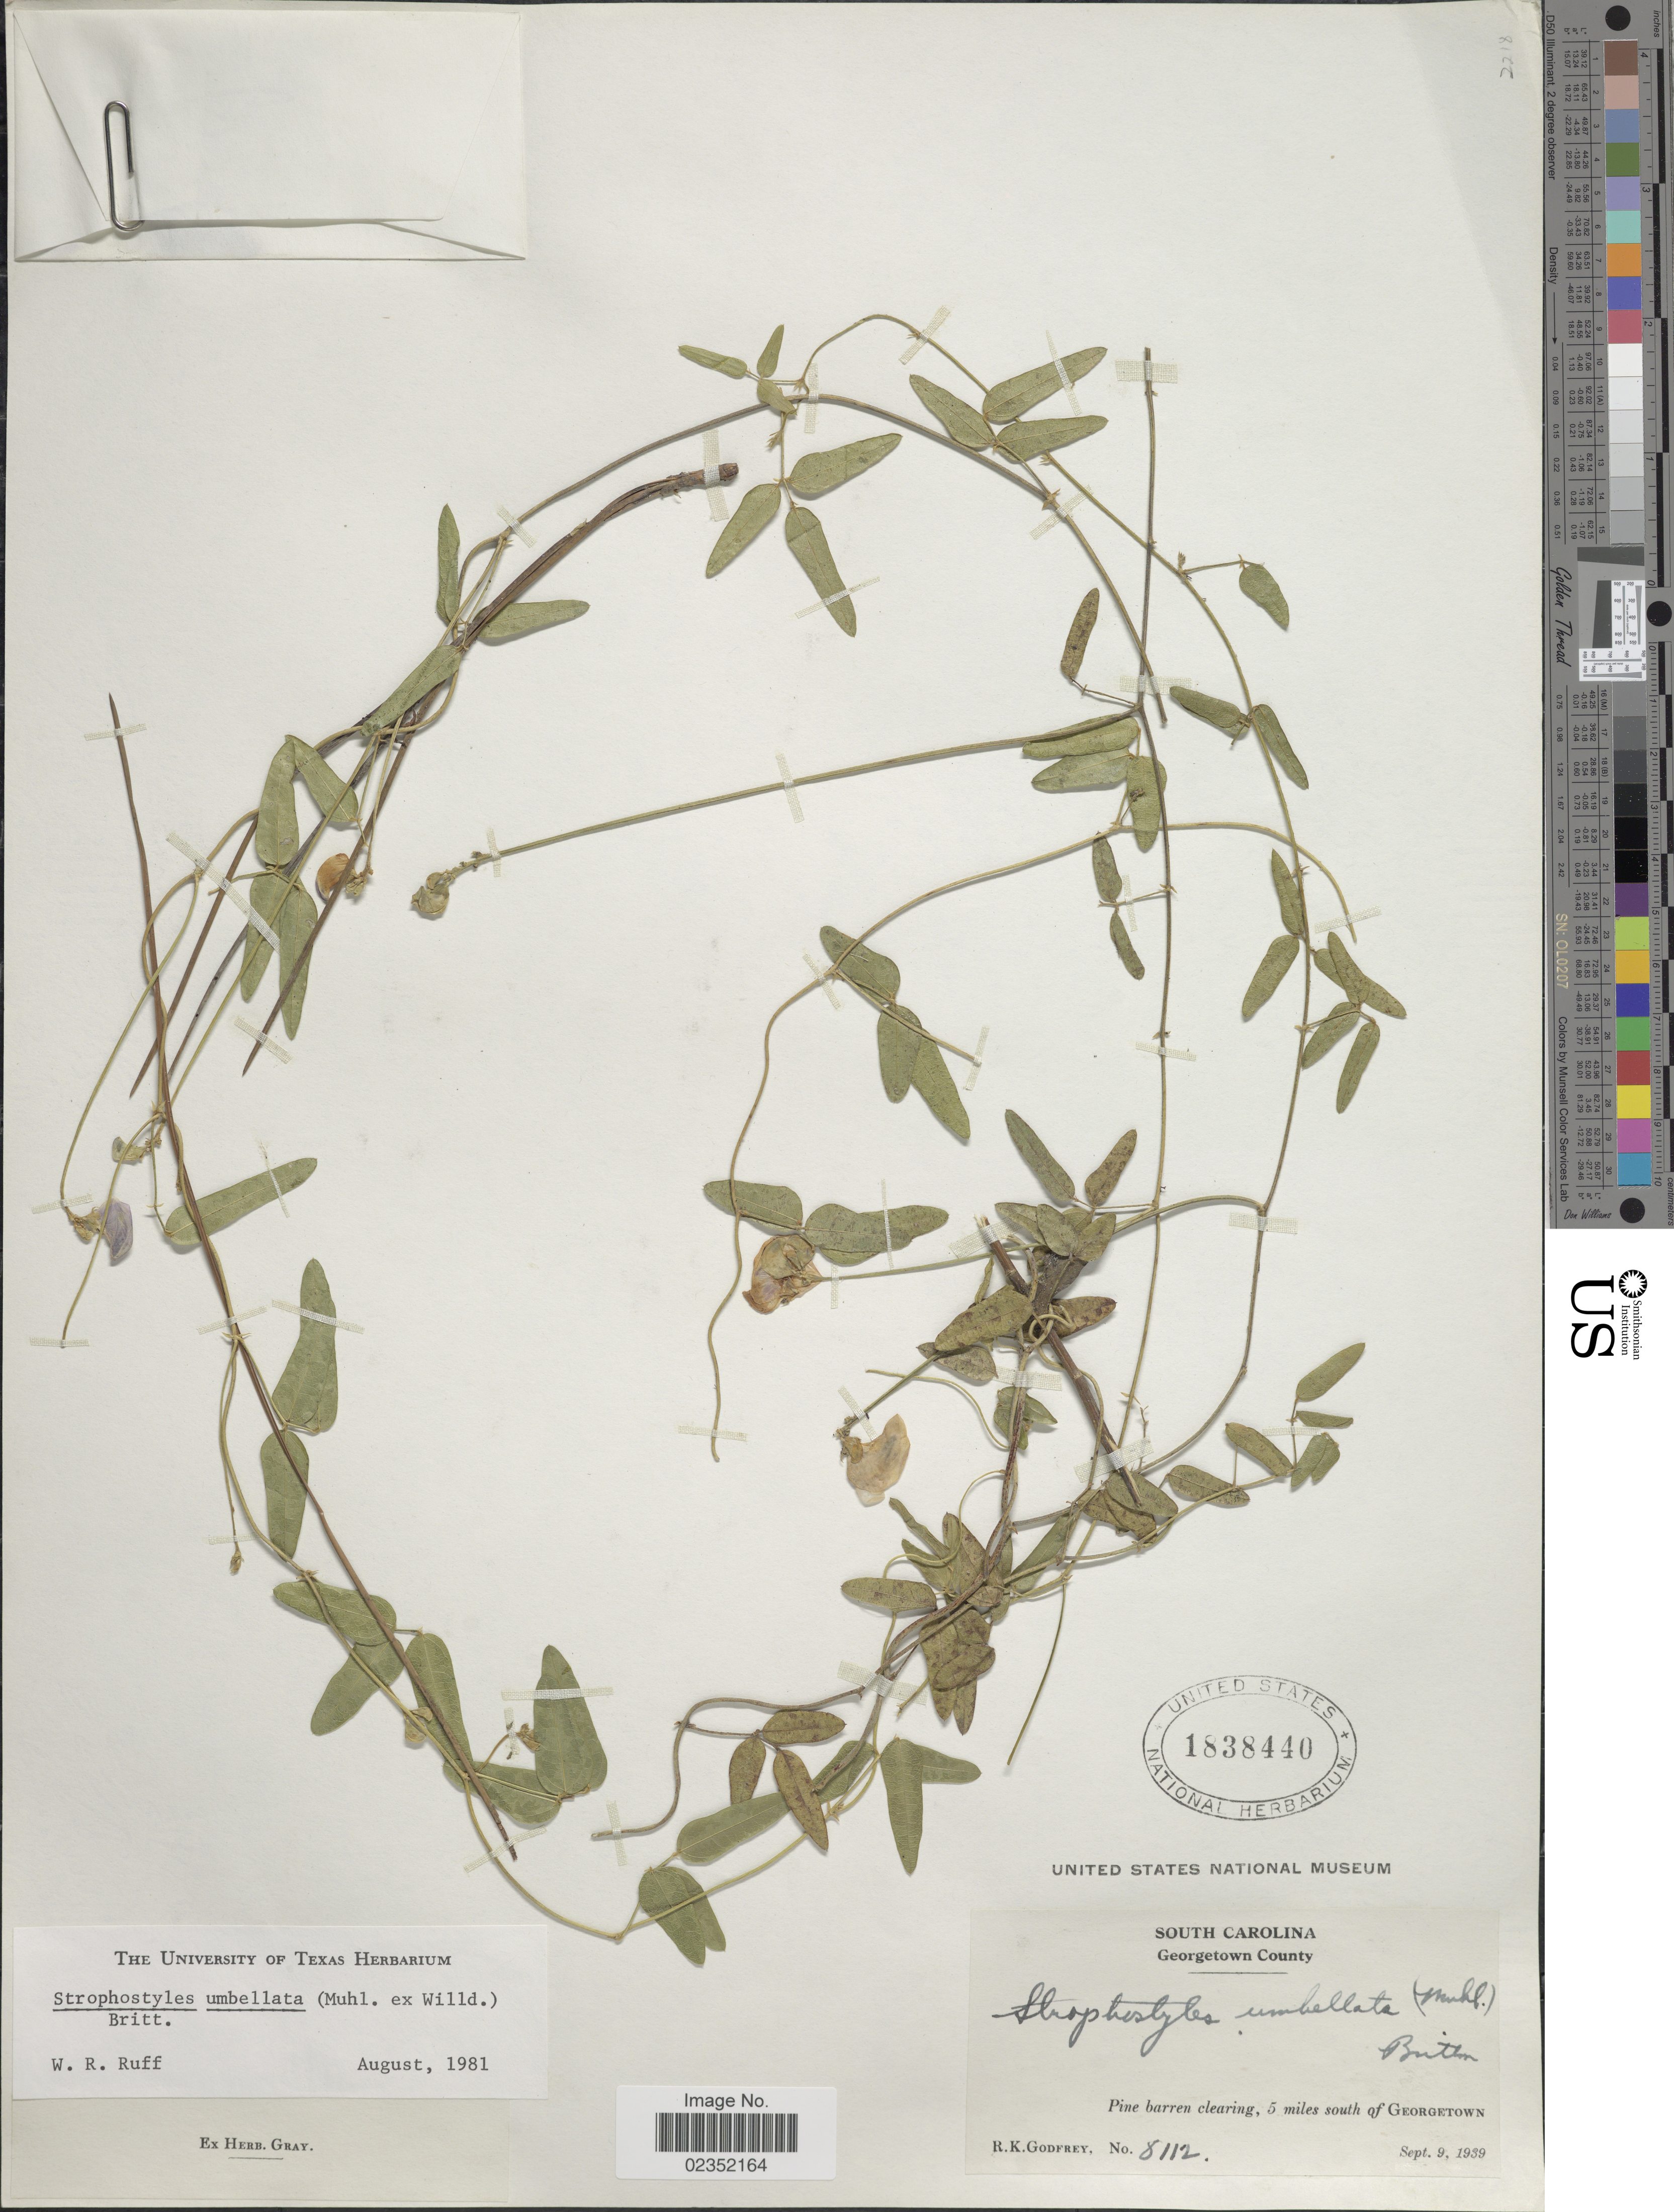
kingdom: Plantae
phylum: Tracheophyta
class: Magnoliopsida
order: Fabales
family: Fabaceae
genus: Strophostyles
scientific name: Strophostyles umbellata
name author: (Muhl. ex Willd.) Britton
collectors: R. K. Godfrey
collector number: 8112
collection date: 1939-09-09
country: United States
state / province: South Carolina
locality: Georgetown County. Pine barren clearing, 5 miles south of Georgetown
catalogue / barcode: US 1838440